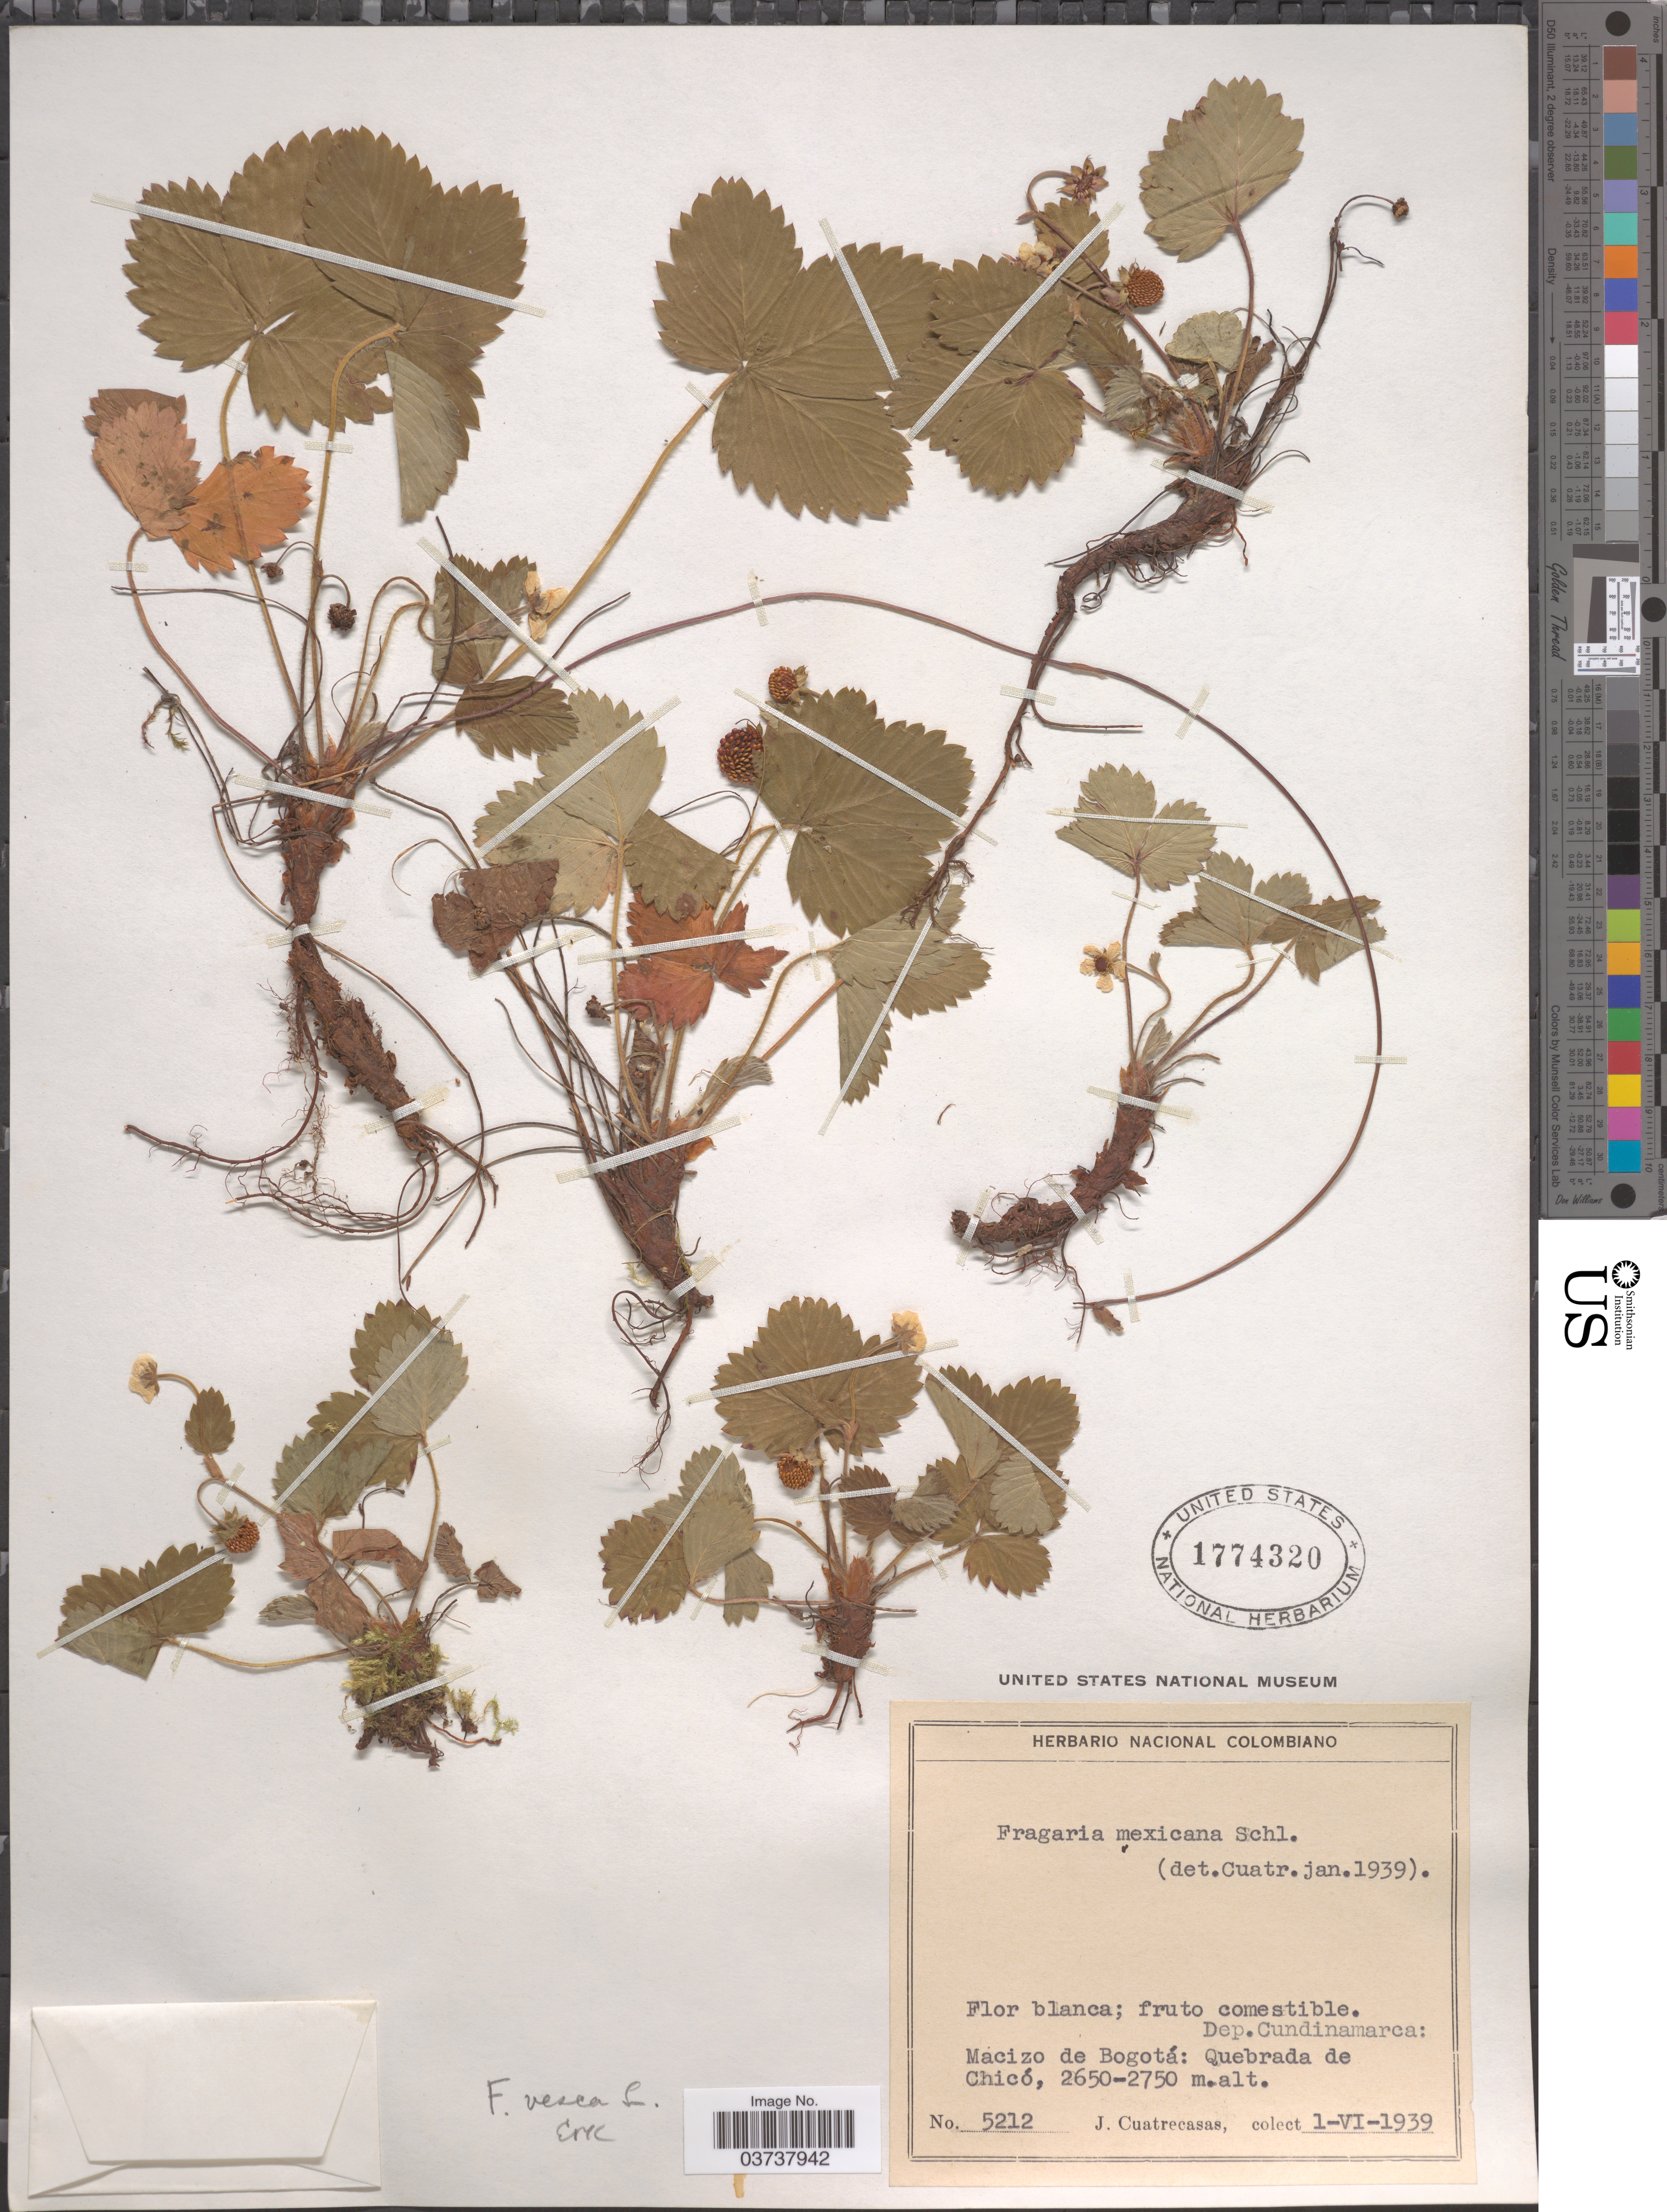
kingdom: Plantae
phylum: Tracheophyta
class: Magnoliopsida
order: Rosales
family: Rosaceae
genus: Fragaria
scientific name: Fragaria vesca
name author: L.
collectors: J. Cuatrecasas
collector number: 5212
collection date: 1939-06-01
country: Colombia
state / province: Cundinamarca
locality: Dep. Cundinamarca: Macizo de Bogotá: Quebrada de Chicó.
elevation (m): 2650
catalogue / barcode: US 1774320